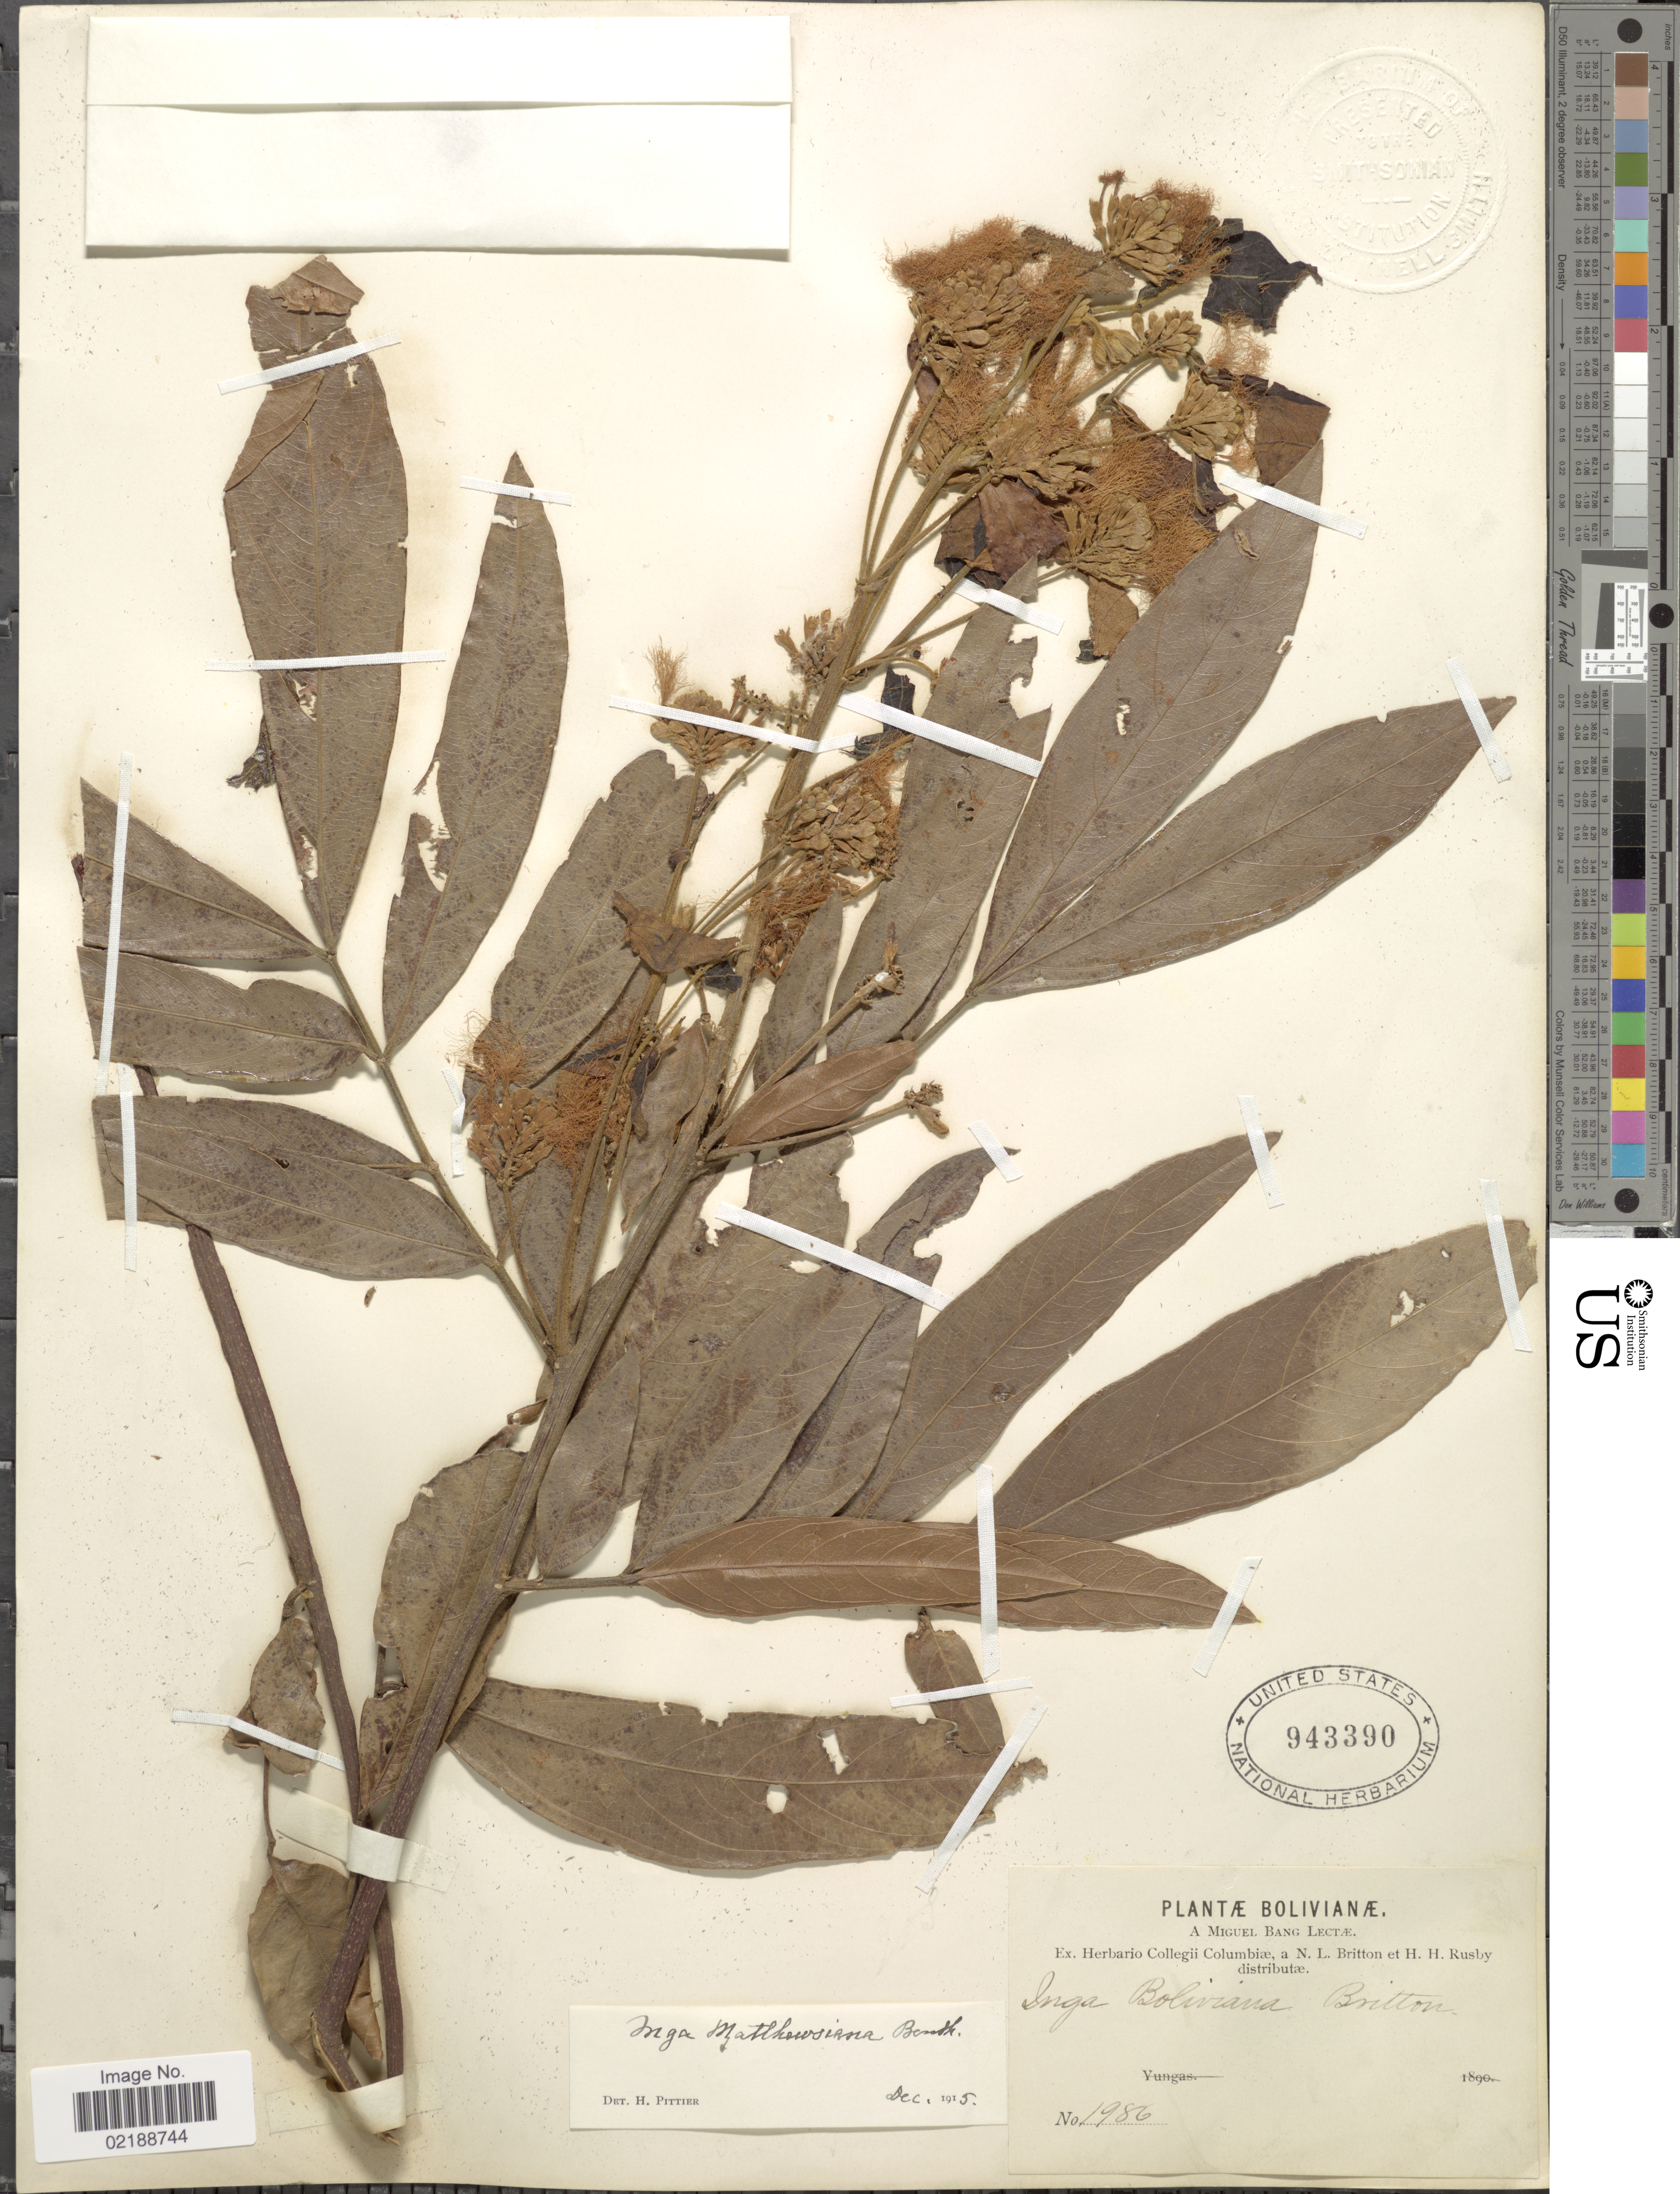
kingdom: Plantae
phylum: Tracheophyta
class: Magnoliopsida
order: Fabales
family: Fabaceae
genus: Inga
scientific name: Inga nobilis subsp. nobilis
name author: Willd.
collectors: M. Bang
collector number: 1986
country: Bolivia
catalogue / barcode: US 943390